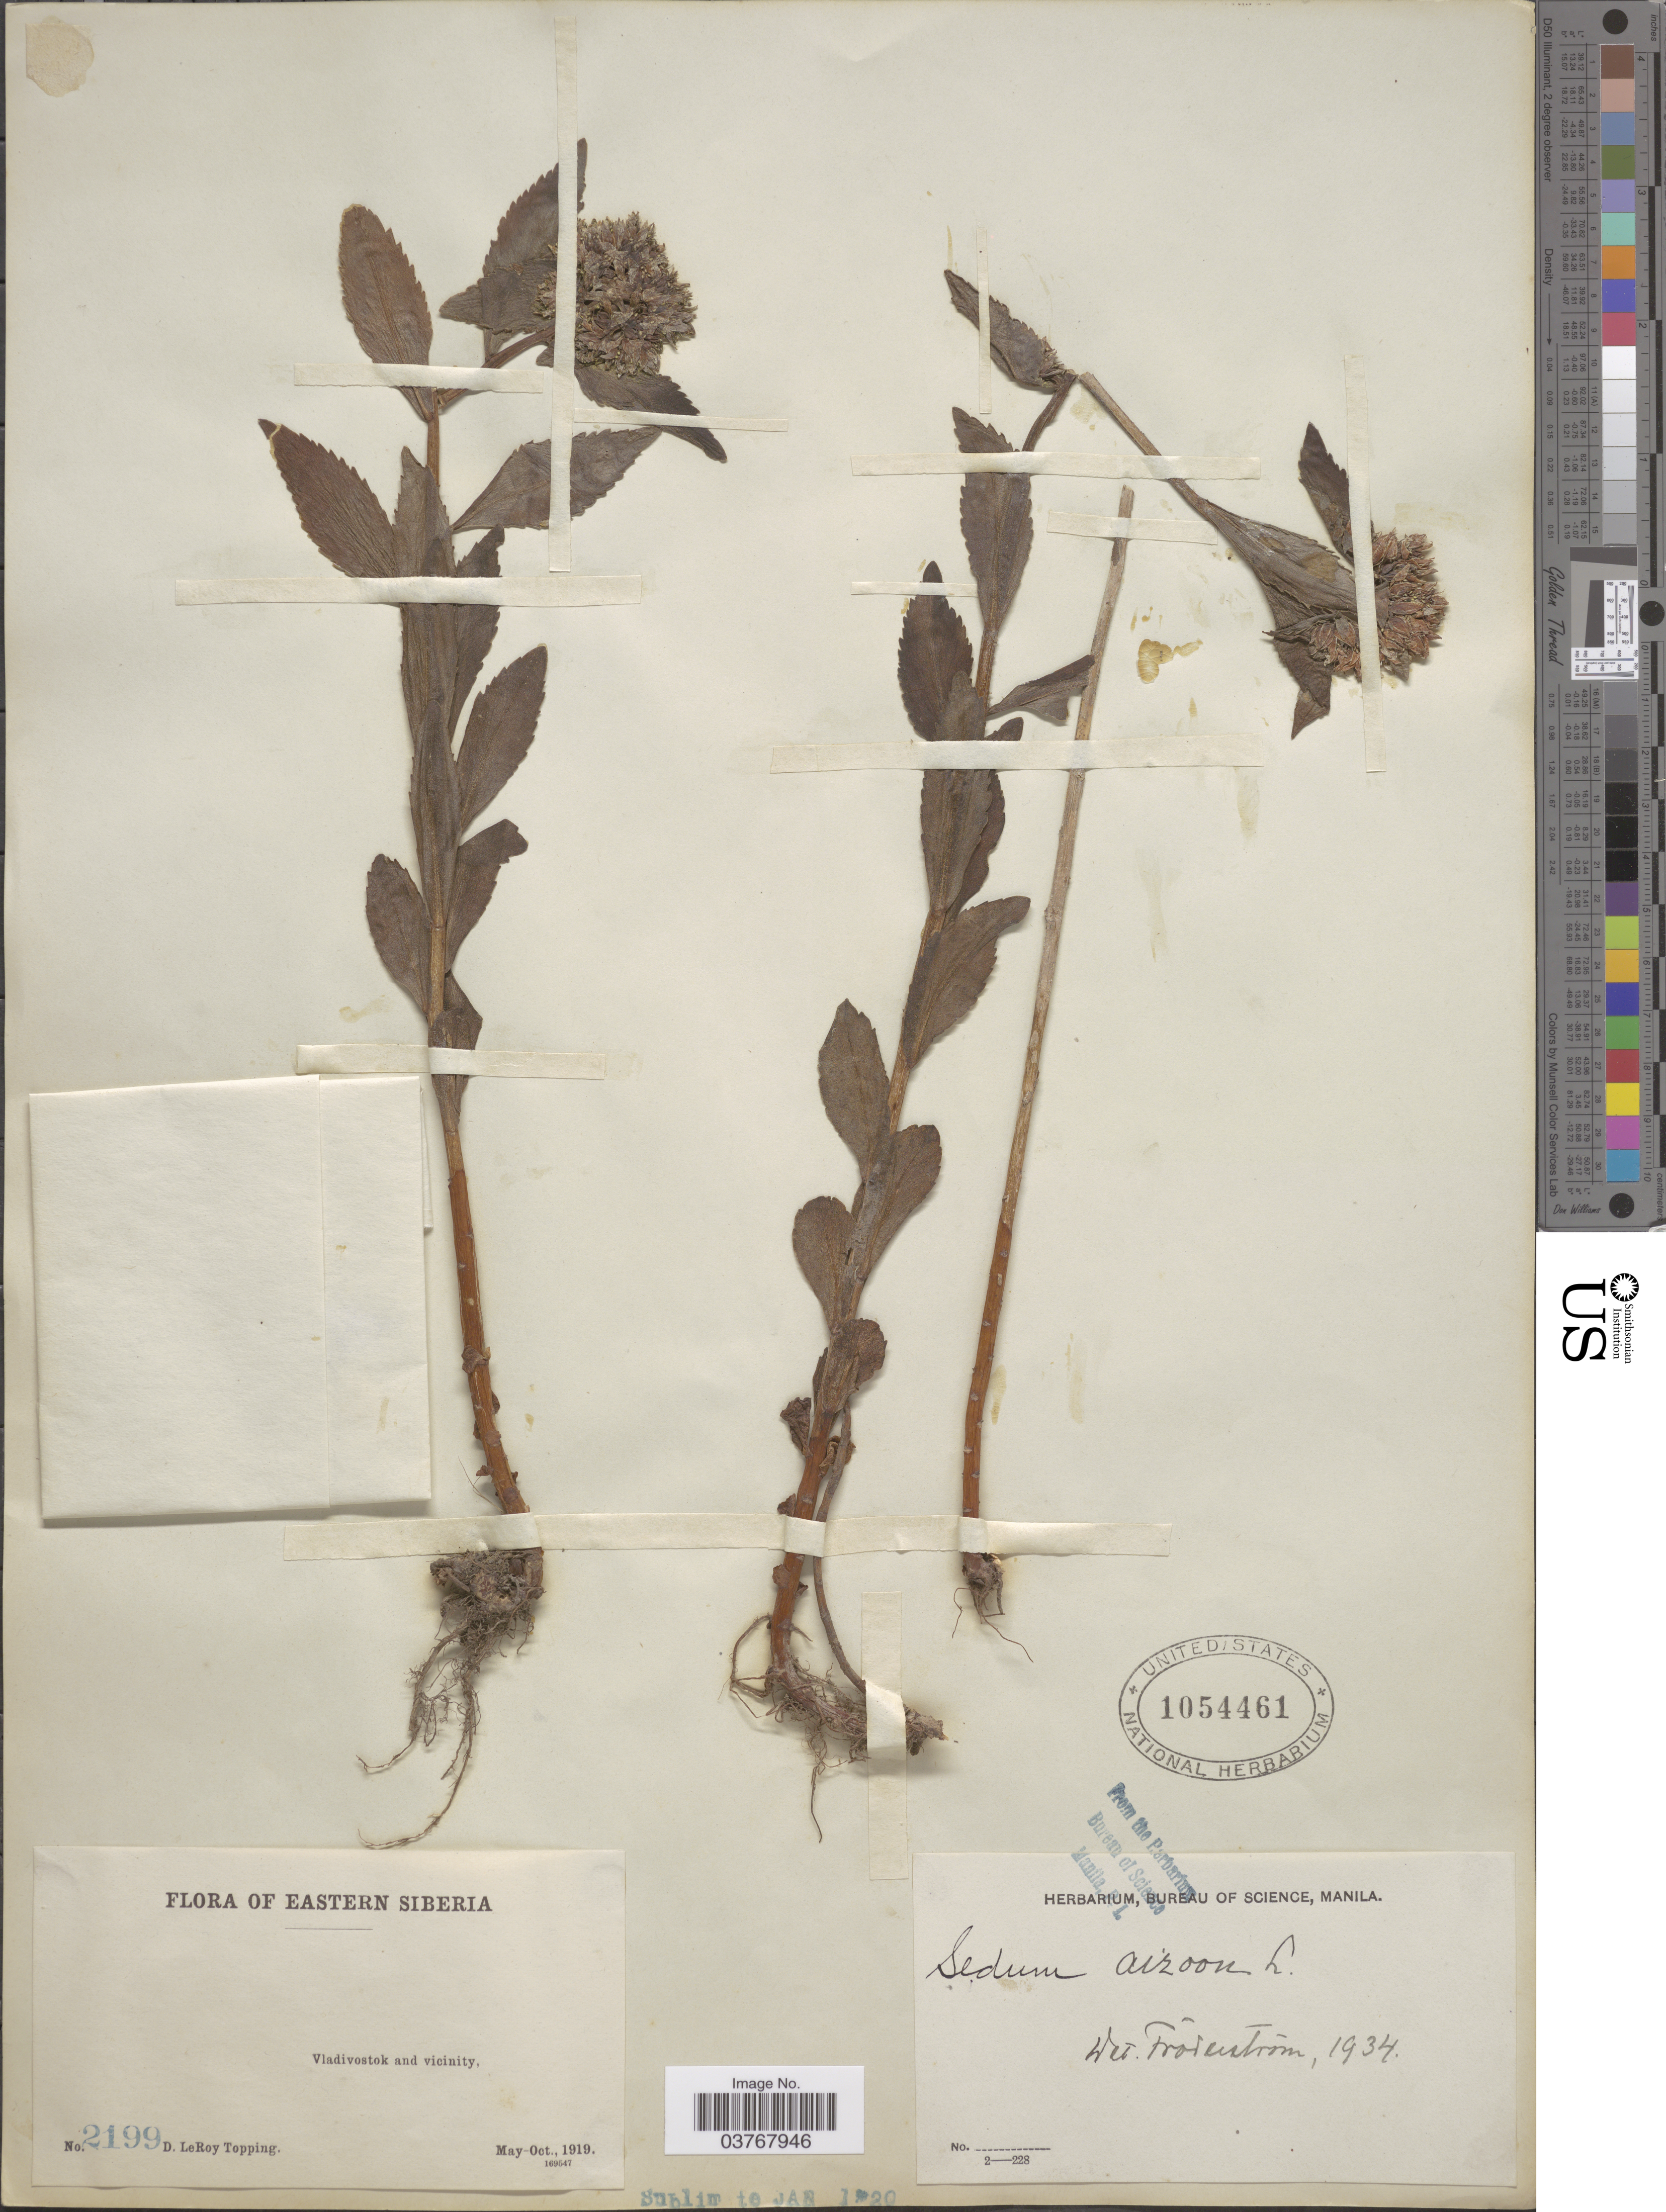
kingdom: Plantae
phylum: Tracheophyta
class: Magnoliopsida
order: Saxifragales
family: Crassulaceae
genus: Phedimus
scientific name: Phedimus aizoon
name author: (L.) 't Hart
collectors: D. L. Topping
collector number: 2199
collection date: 1919-05/1919-10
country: Russian Federation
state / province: Primorsky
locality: Eastern Siberia. Vladivostok and vicinity.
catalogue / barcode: US 1054461